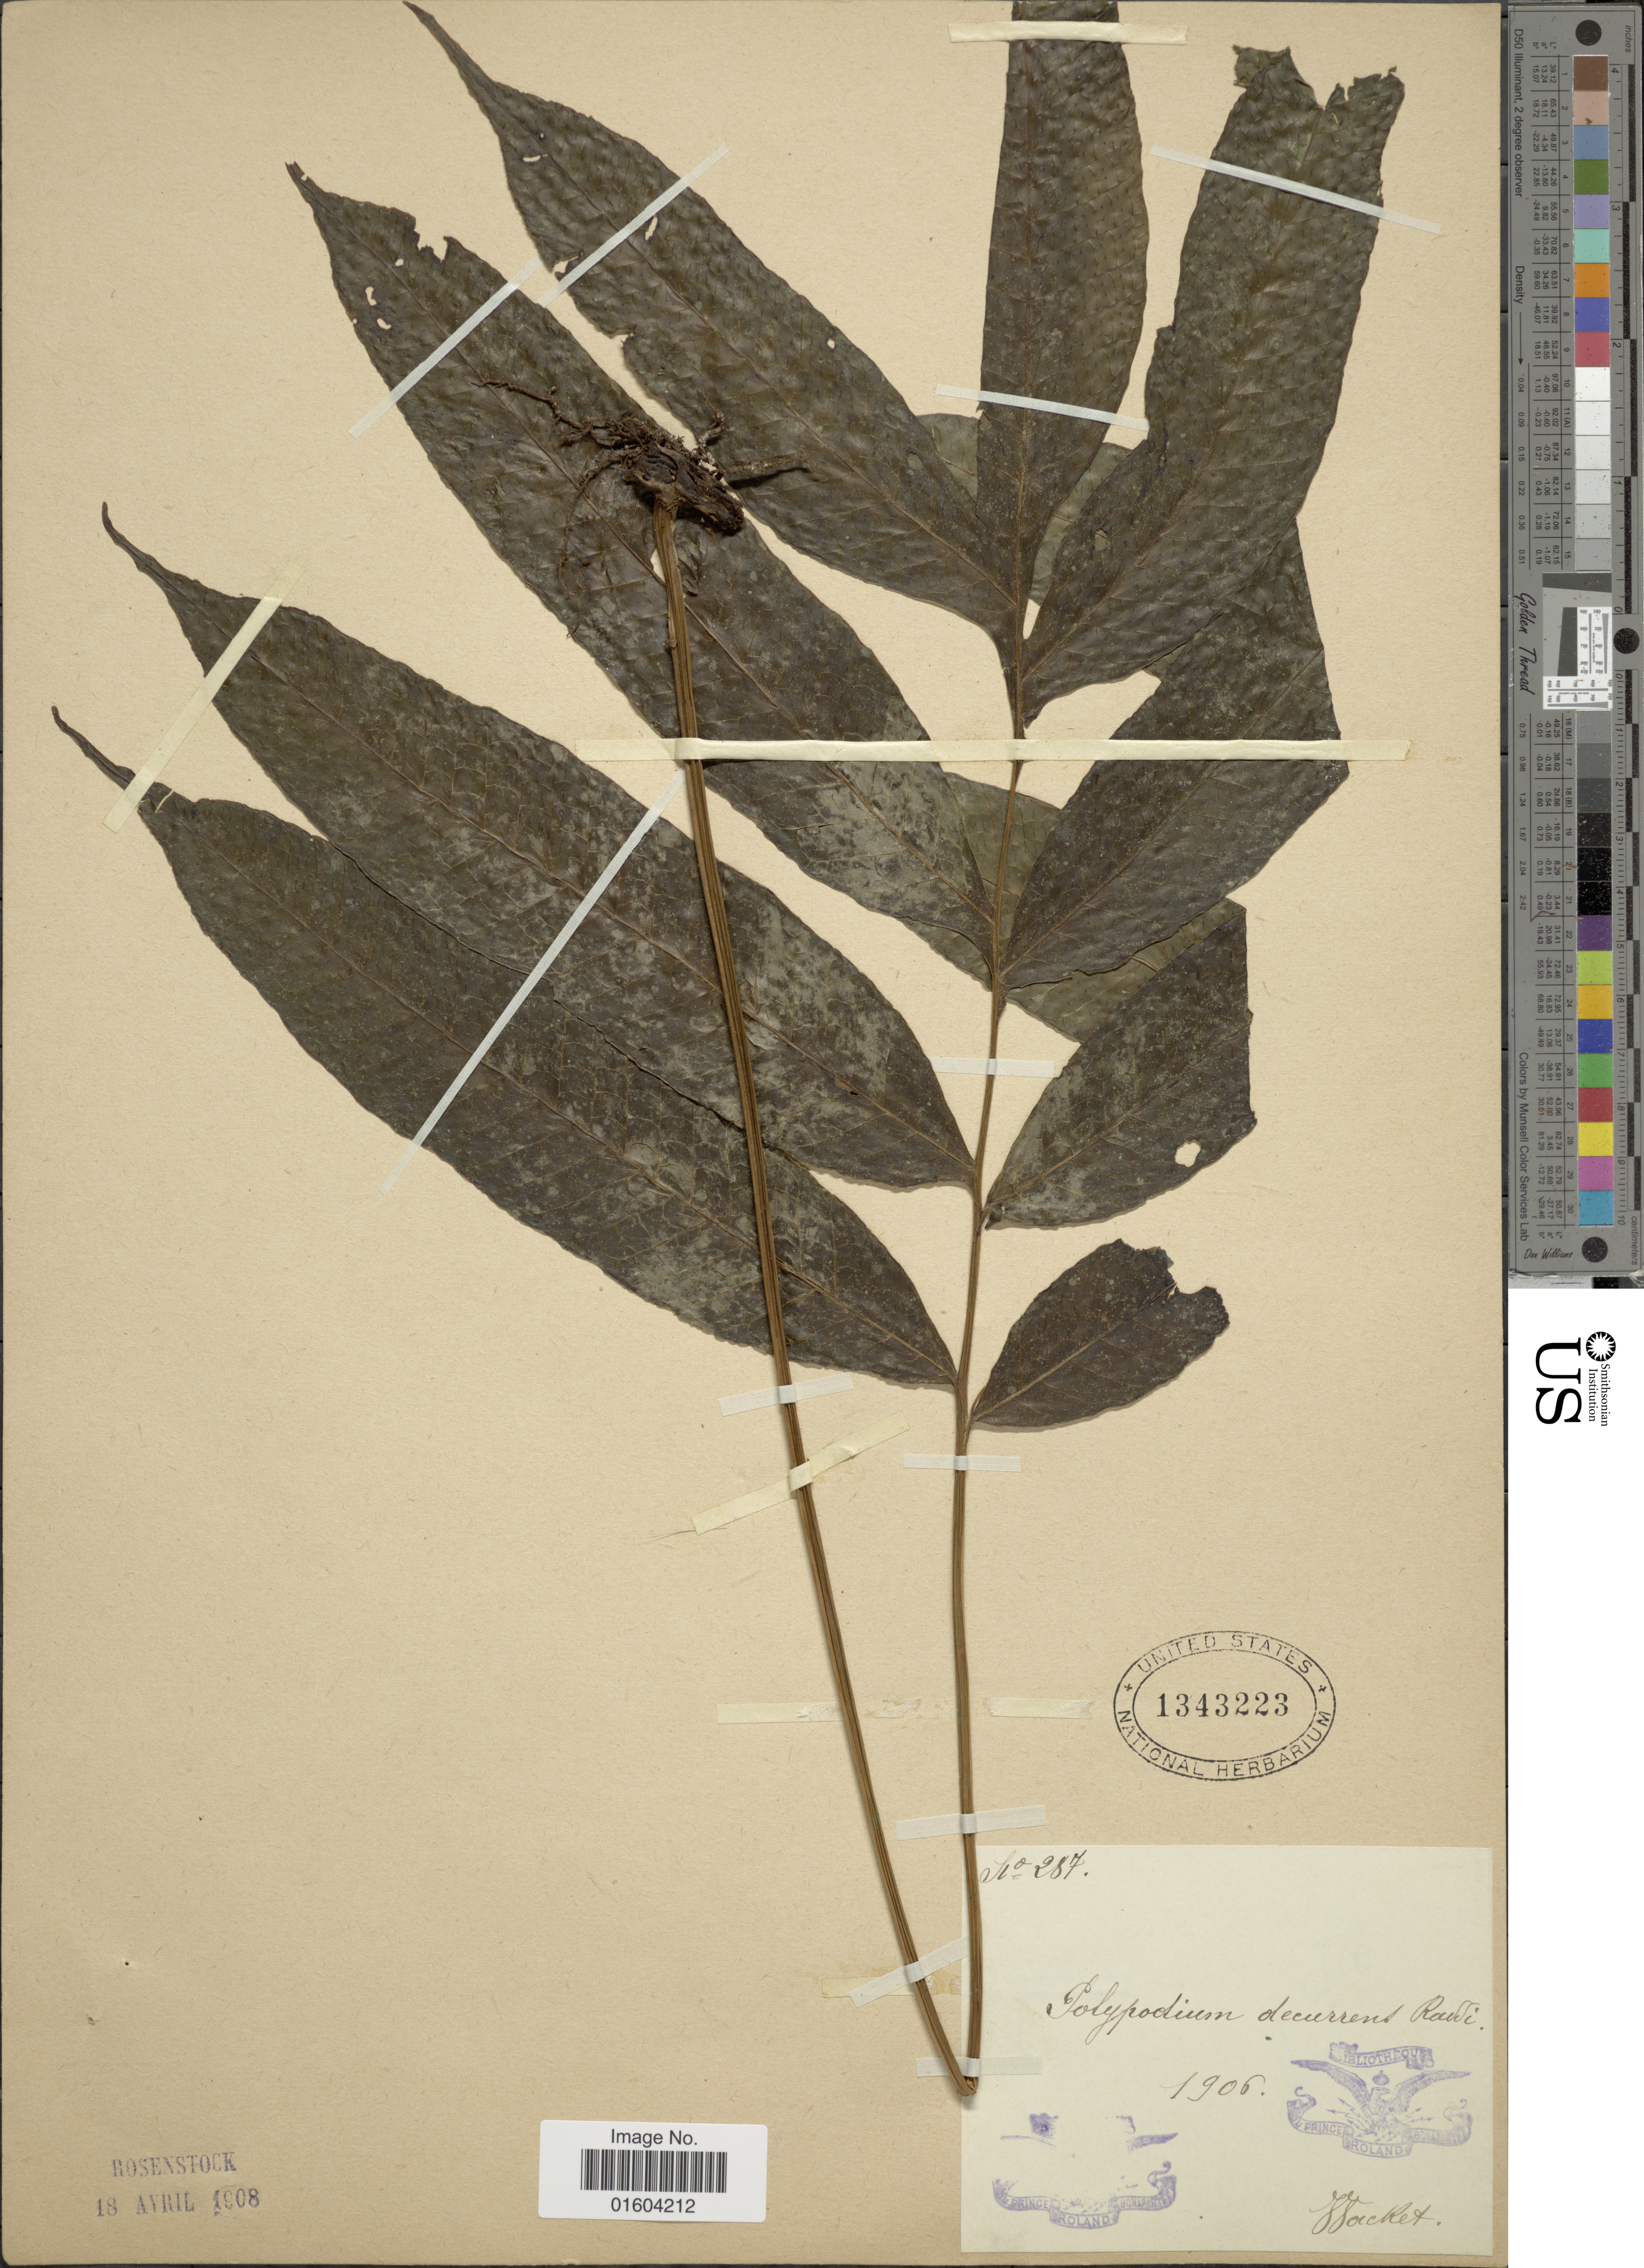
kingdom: Plantae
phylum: Tracheophyta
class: Polypodiopsida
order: Polypodiales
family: Polypodiaceae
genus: Campyloneurum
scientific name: Campyloneurum decurrens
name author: (Raddi) C. Presl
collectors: L. Wacket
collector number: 287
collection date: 1906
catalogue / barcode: US 1343223